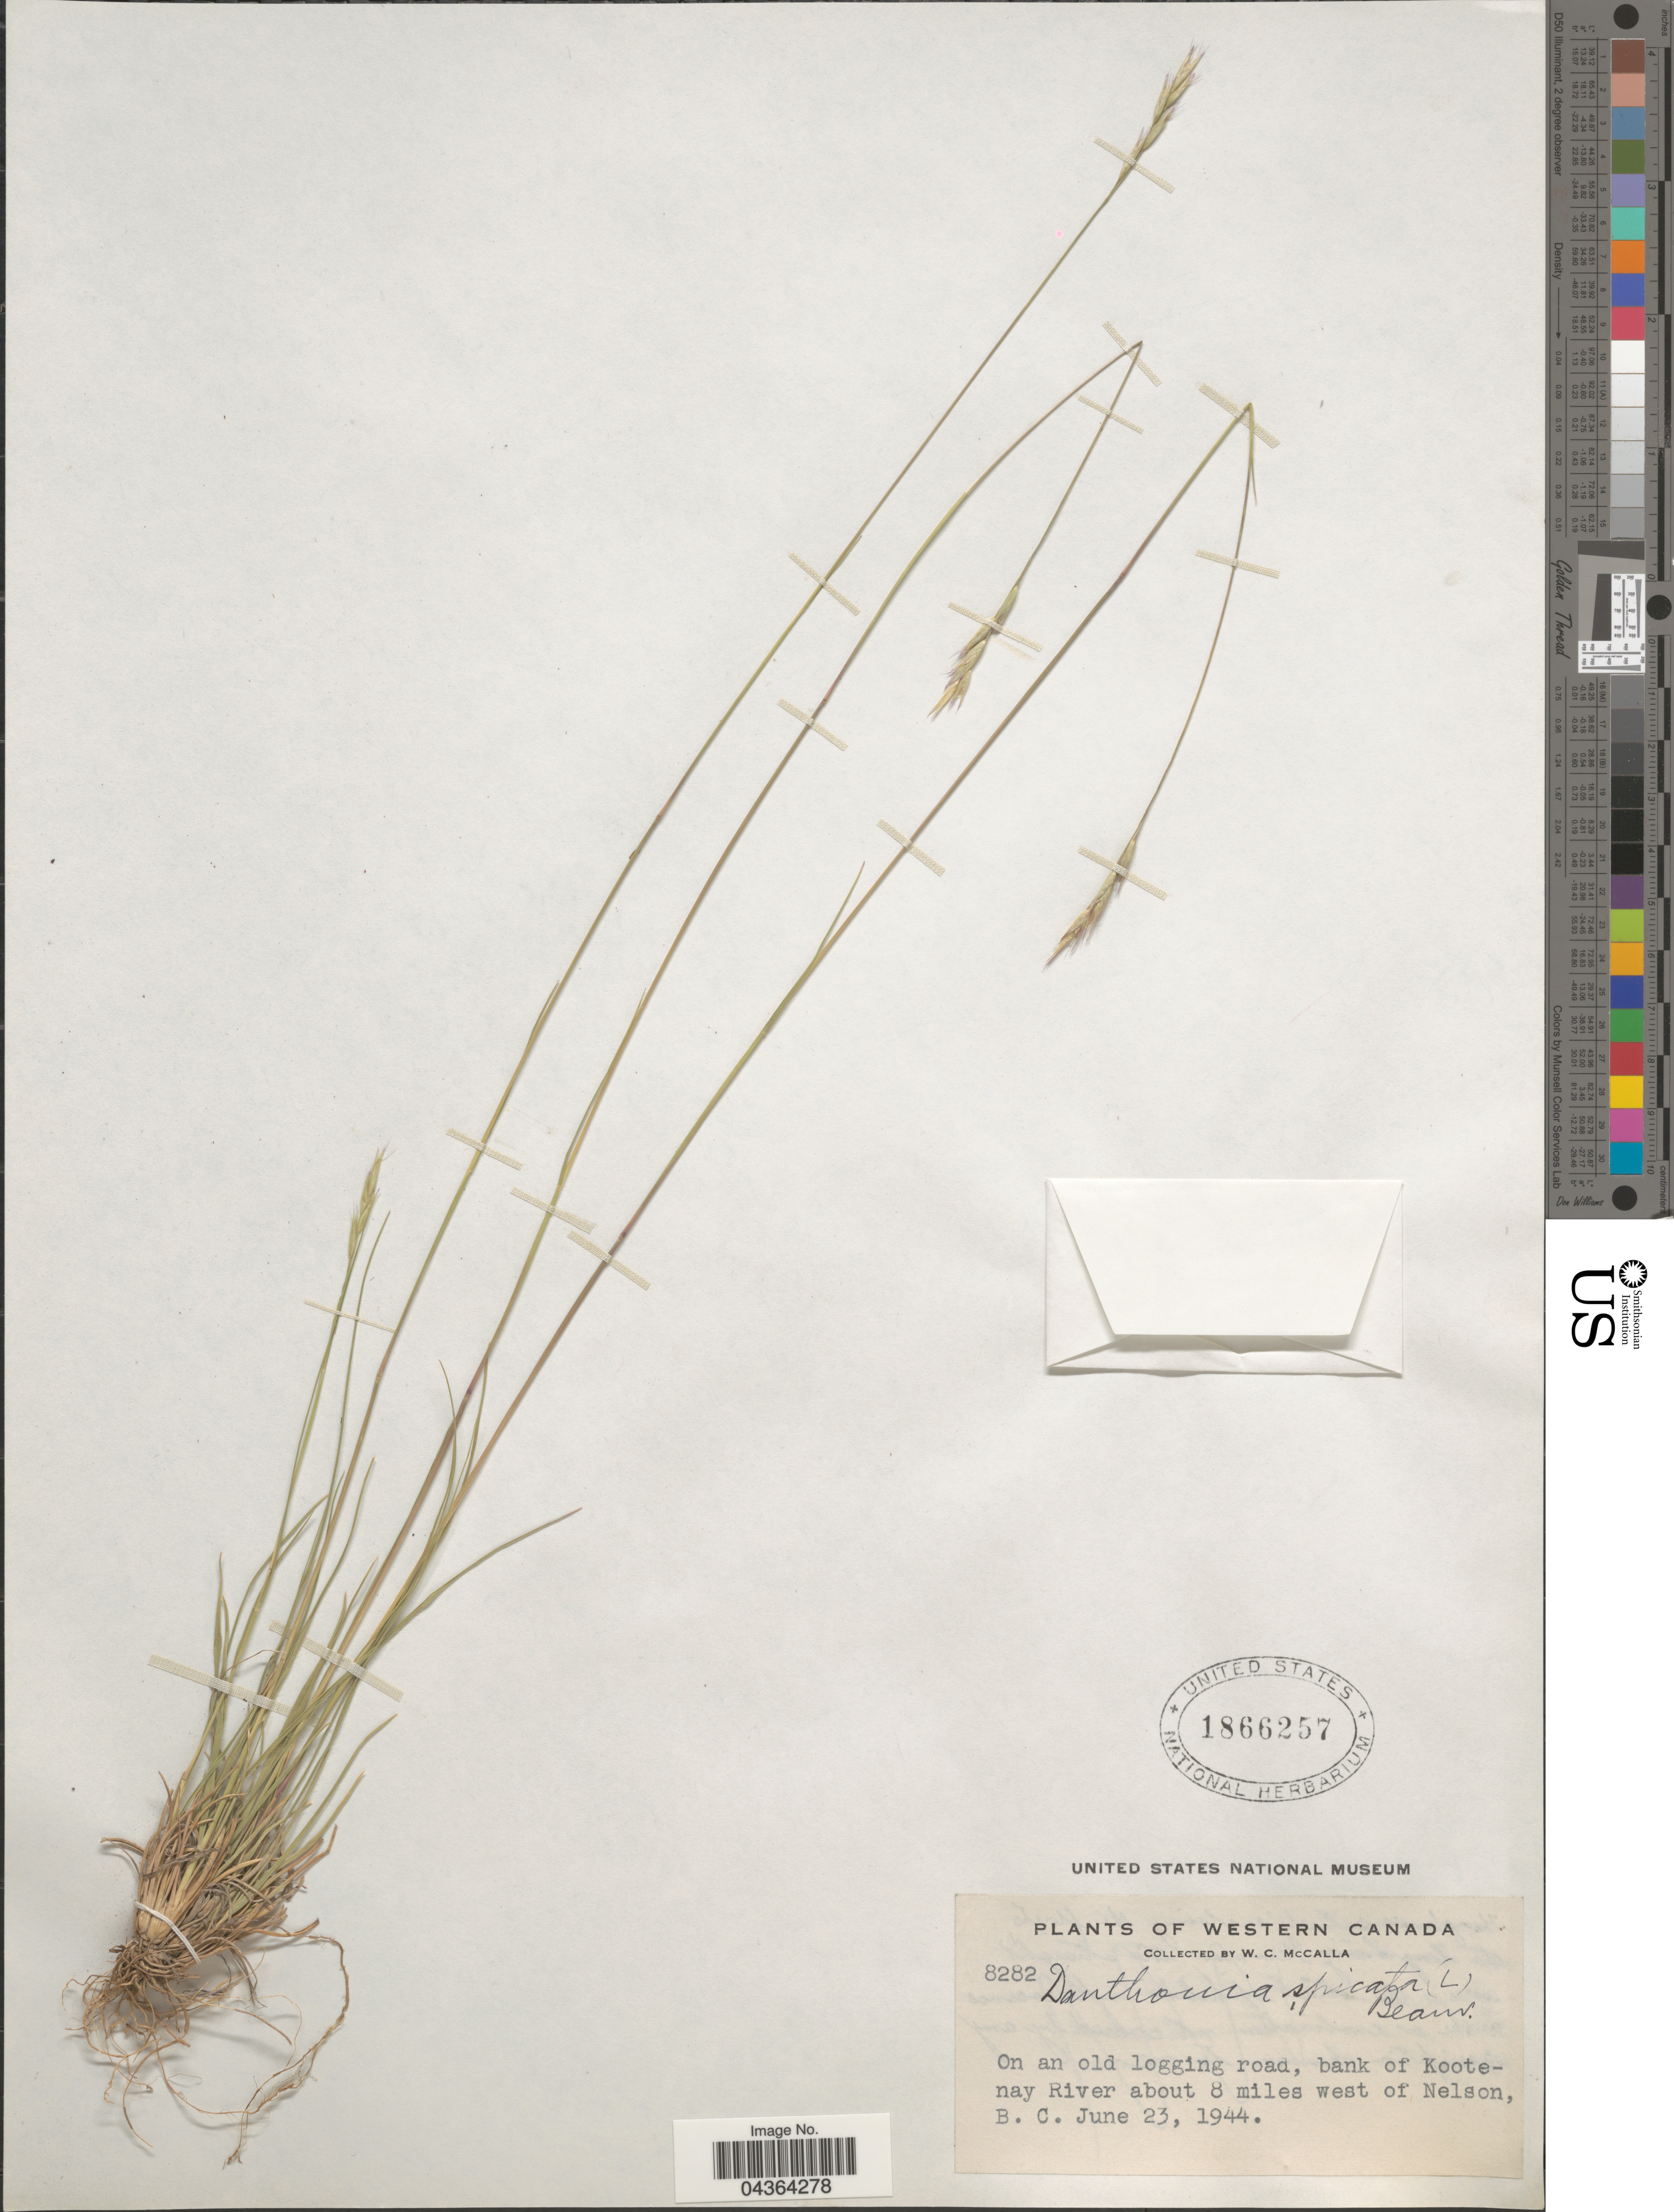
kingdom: Plantae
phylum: Tracheophyta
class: Liliopsida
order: Poales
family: Poaceae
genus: Danthonia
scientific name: Danthonia spicata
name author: (L.) P. Beauv. ex Roem. & Schult.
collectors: W. McCalla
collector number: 8282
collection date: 1944-06-23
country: Canada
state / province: British Columbia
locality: Western Canada. On an old logging road, bank of Kootenay River about 8 miles west of Nelson.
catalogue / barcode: US 1866257